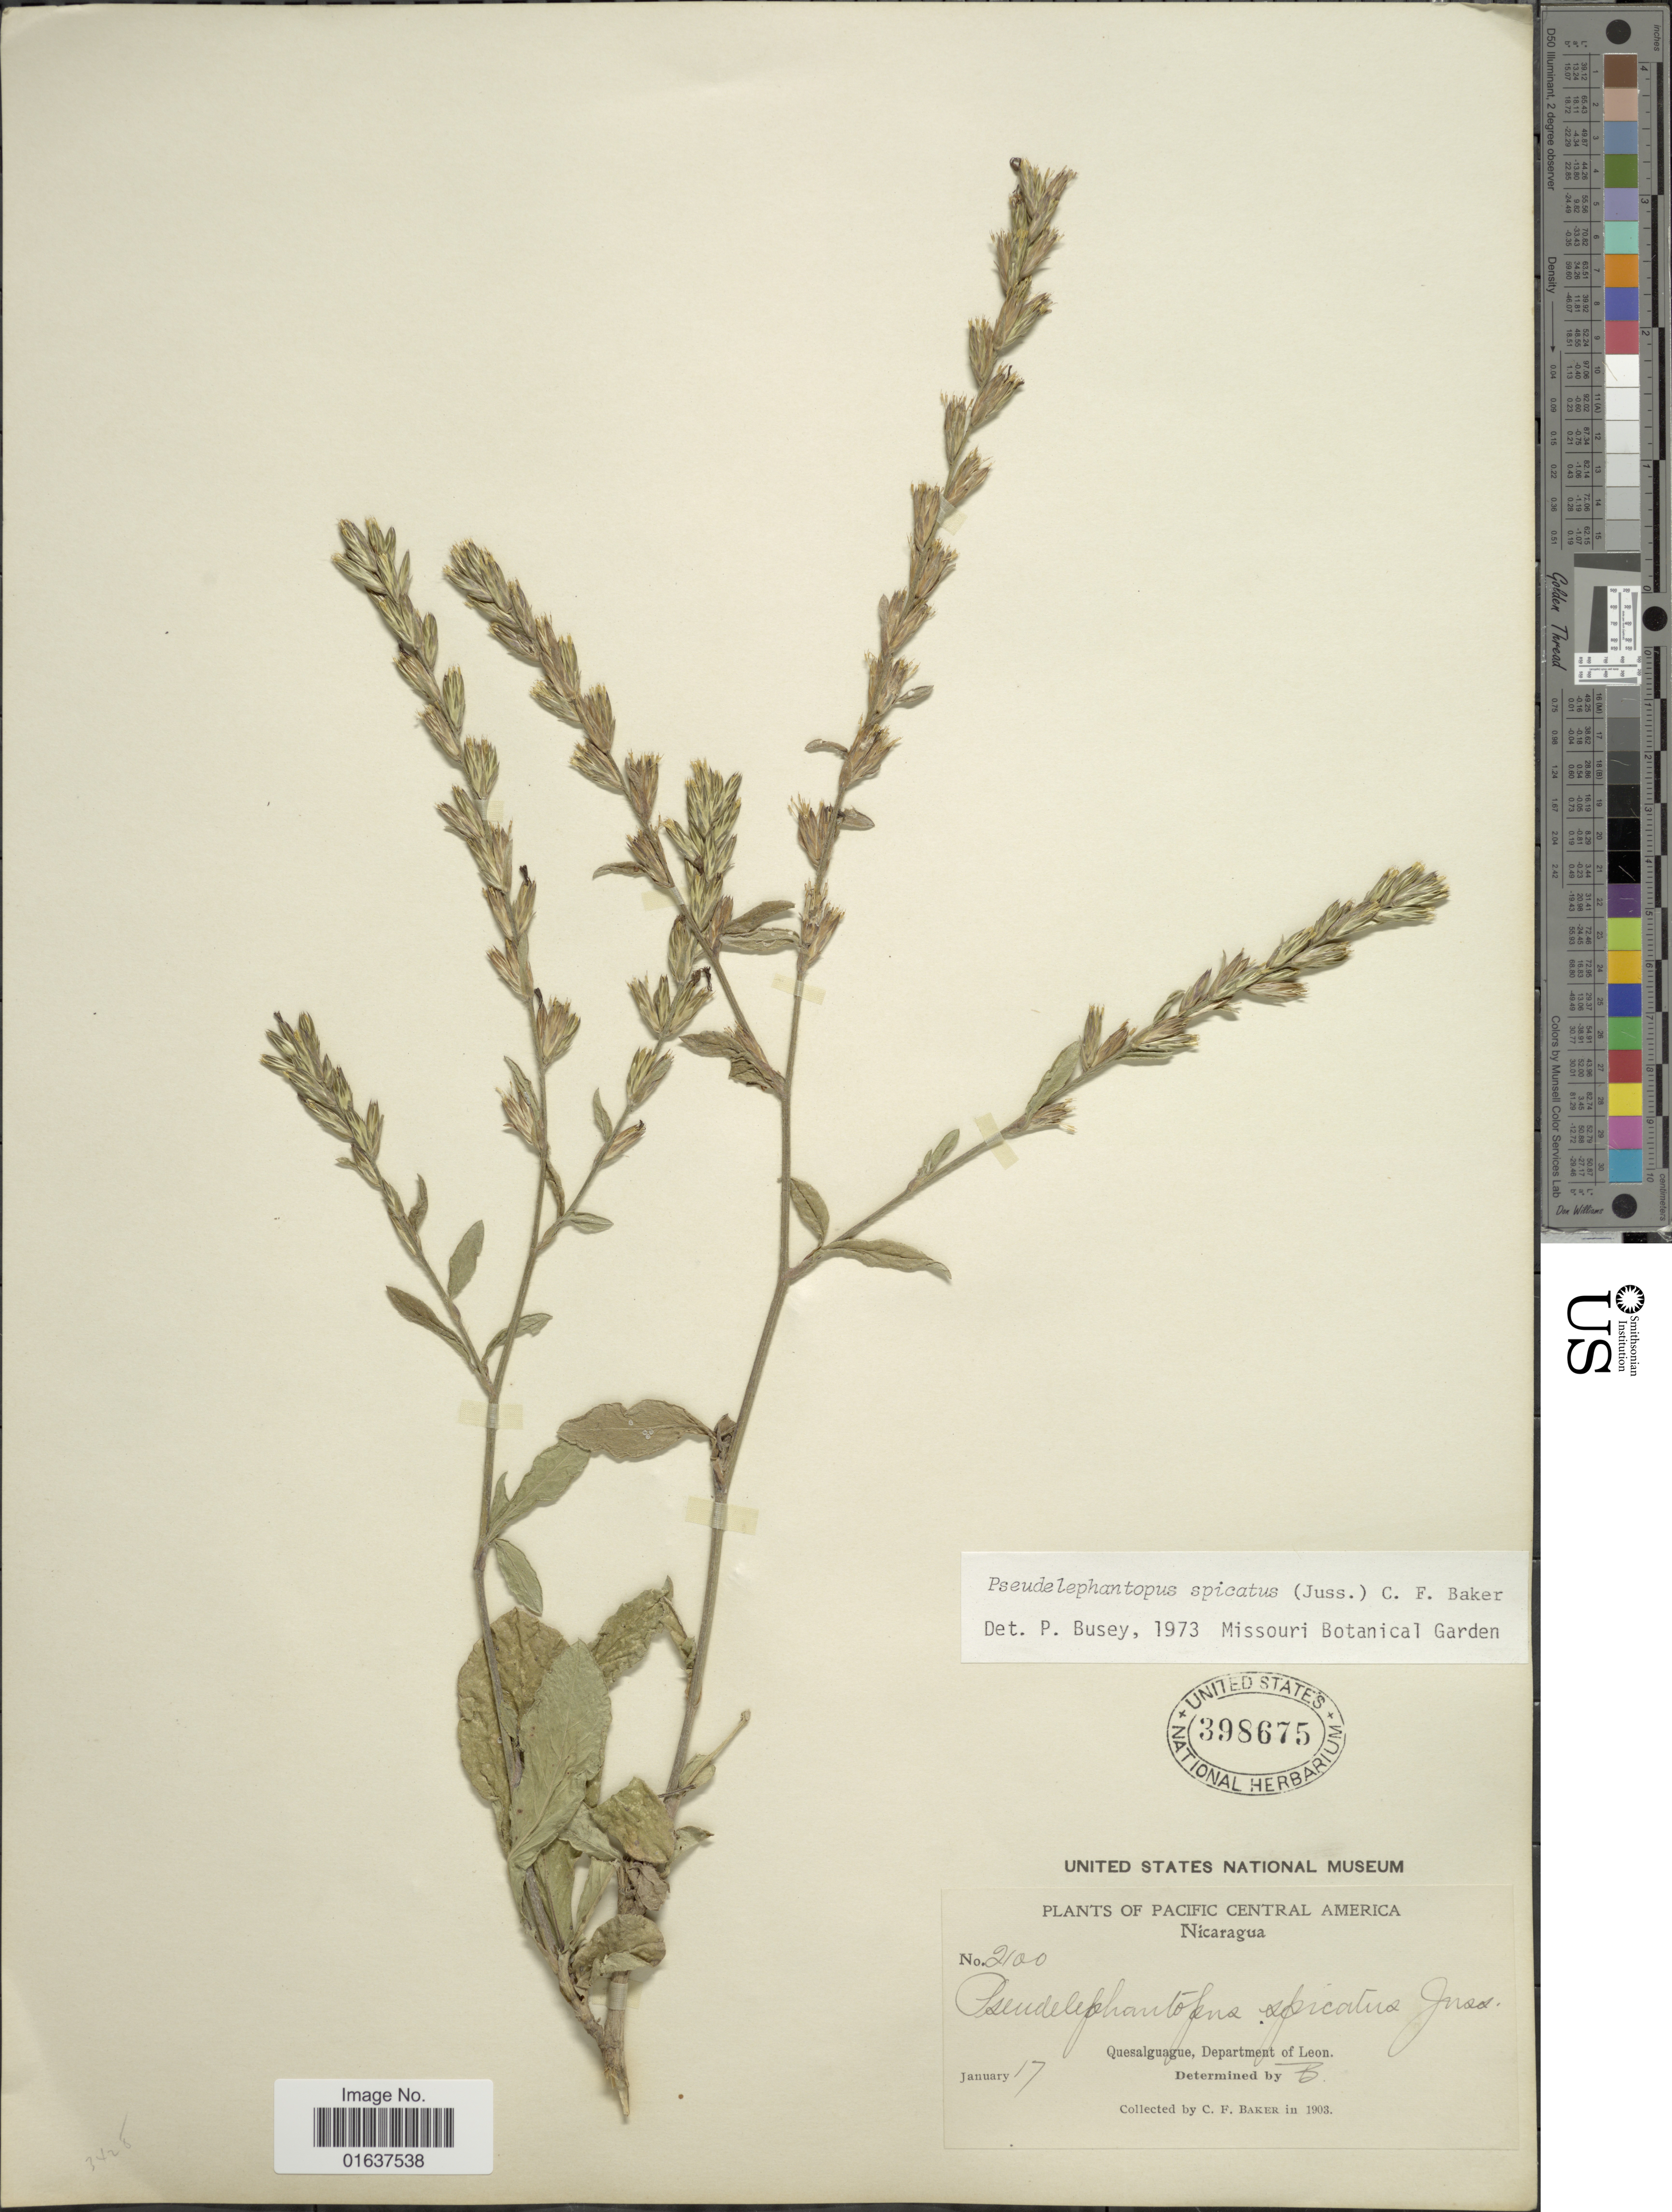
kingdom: Plantae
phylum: Tracheophyta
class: Magnoliopsida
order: Asterales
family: Asteraceae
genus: Pseudelephantopus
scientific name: Pseudelephantopus spicatus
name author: (Juss. ex Aubl.) C.F. Baker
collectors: C. F. Baker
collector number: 2100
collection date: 1903-01-17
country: Nicaragua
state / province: Leon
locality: Quesalguague, Department of Leon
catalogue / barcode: US 398675